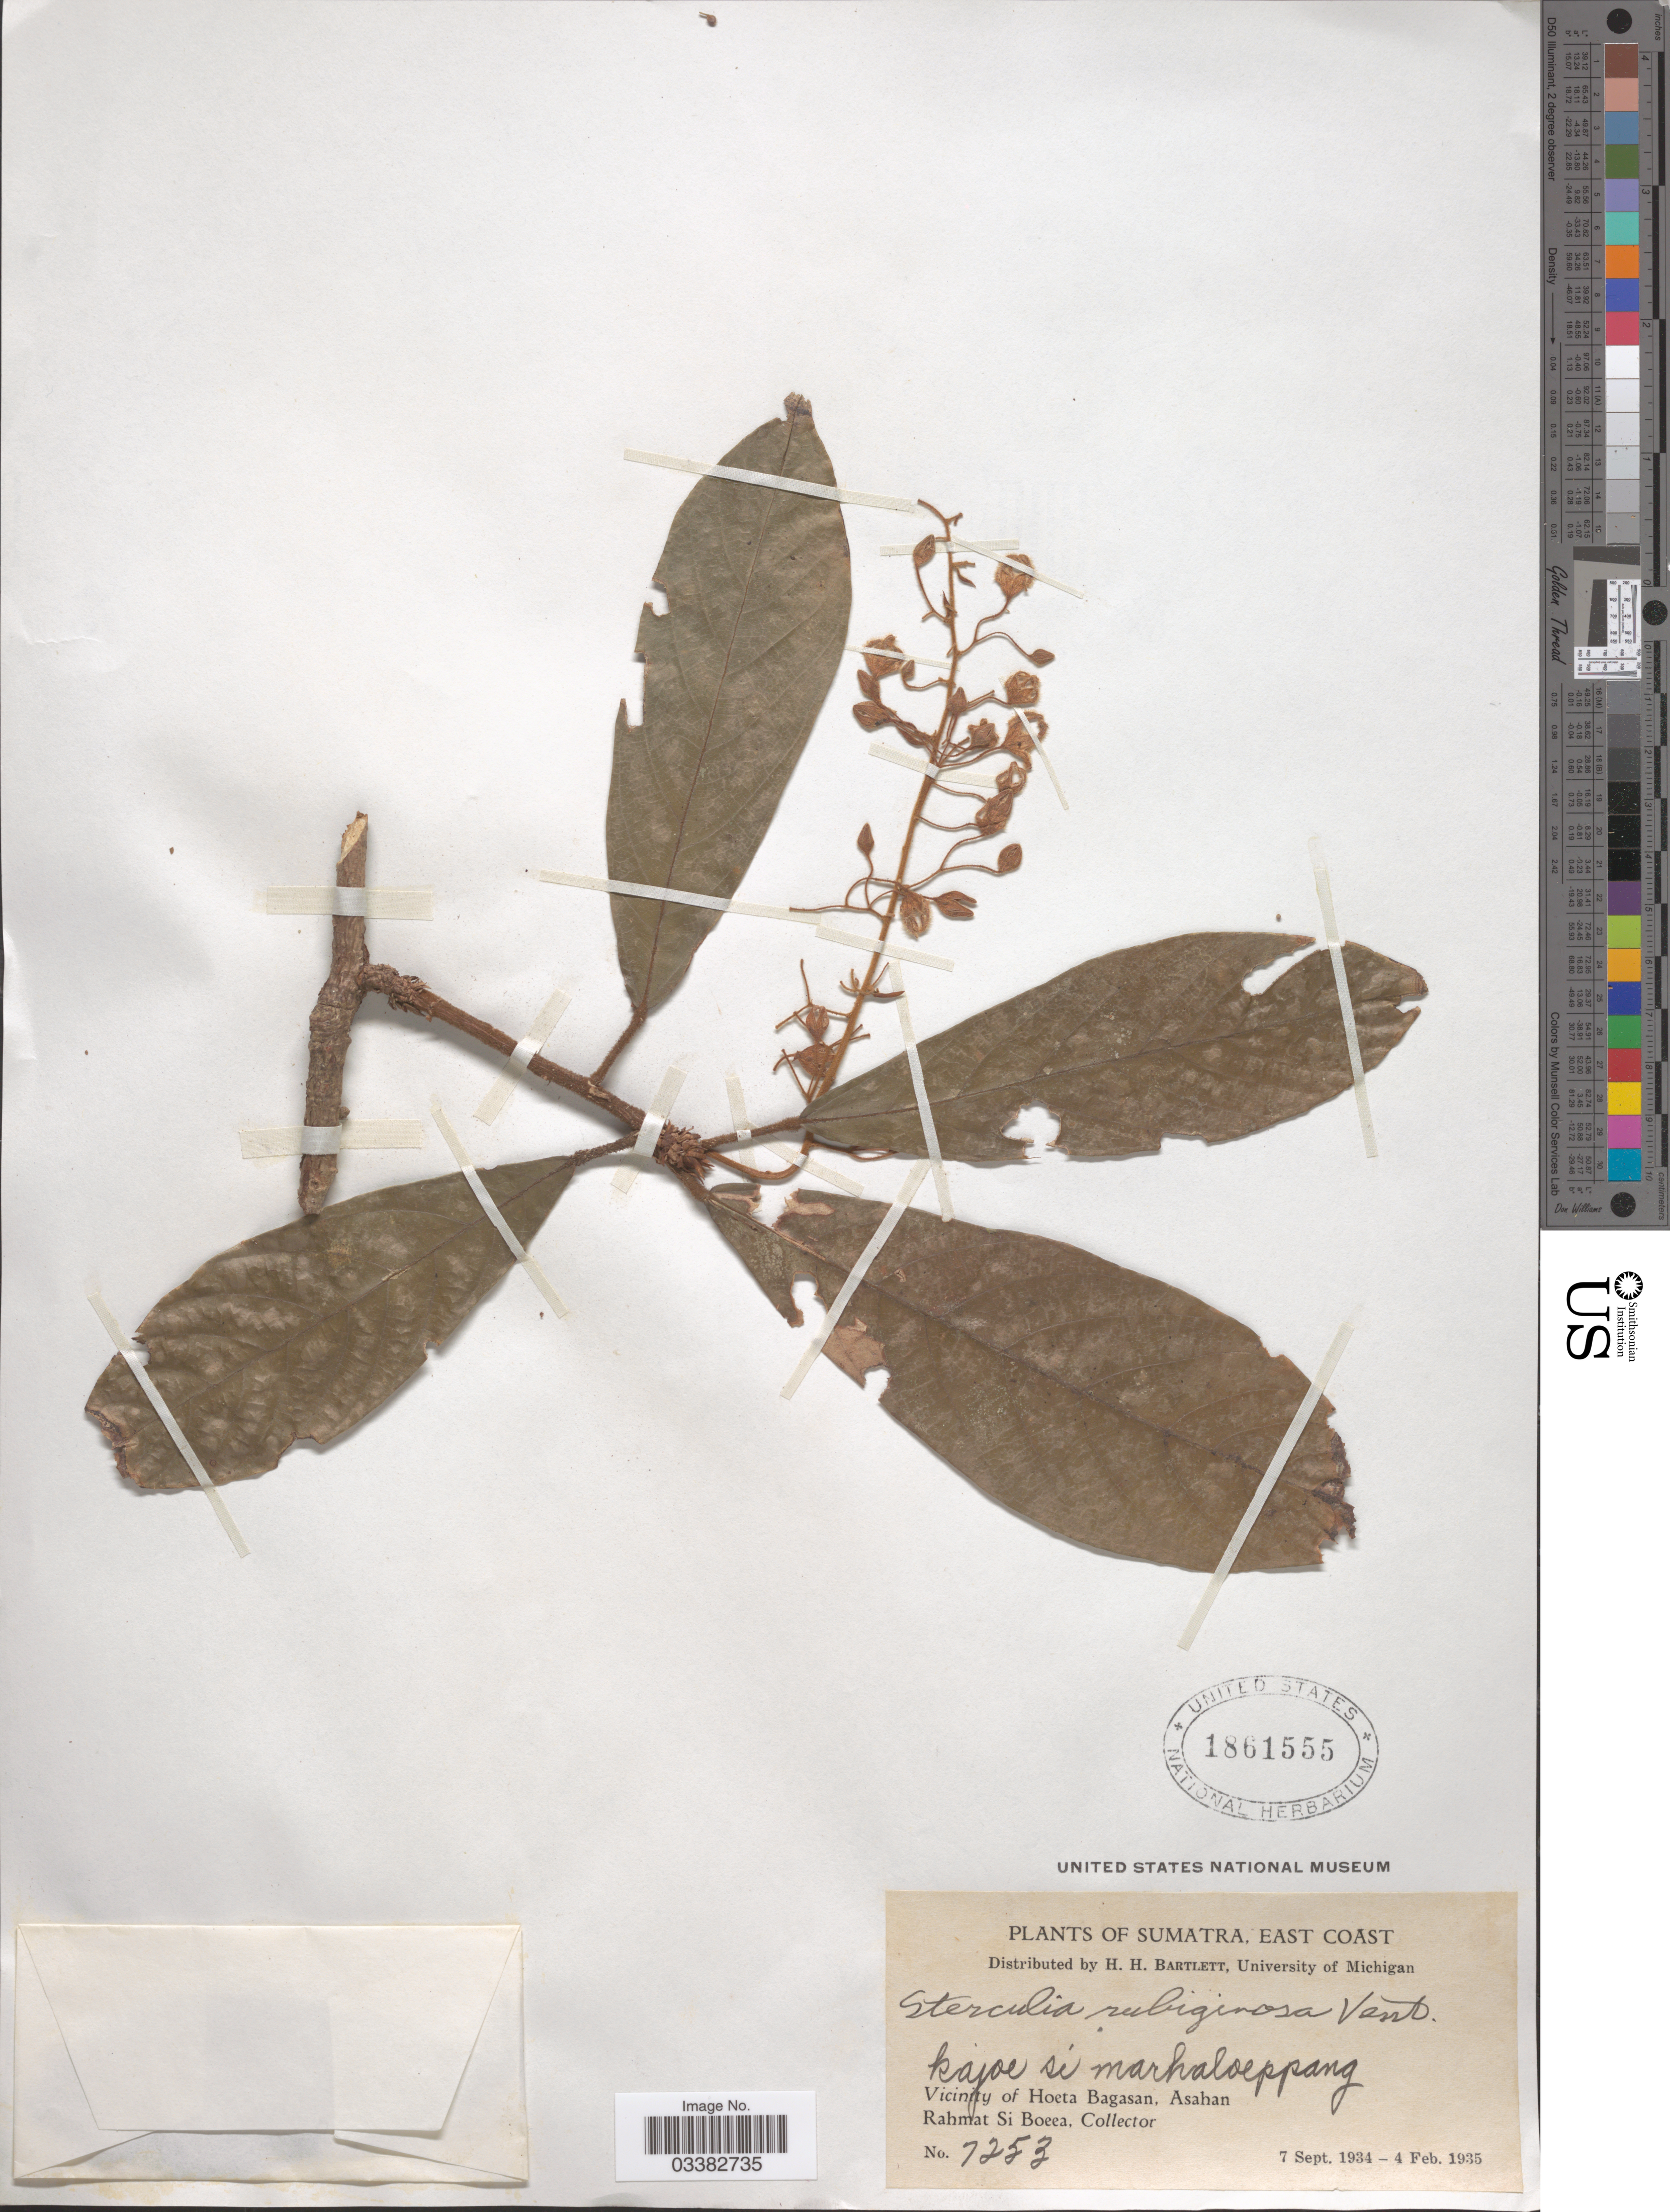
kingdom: Plantae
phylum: Tracheophyta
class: Magnoliopsida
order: Malvales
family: Malvaceae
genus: Sterculia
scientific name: Sterculia rubiginosa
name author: Vent.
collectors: Rahmat Si Boeea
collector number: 7253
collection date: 1934-09-07/1935-02-04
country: Indonesia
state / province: Sumatra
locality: East Coast. Vicinity of Hoeta Bagasan, Asahan.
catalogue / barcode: US 1861555